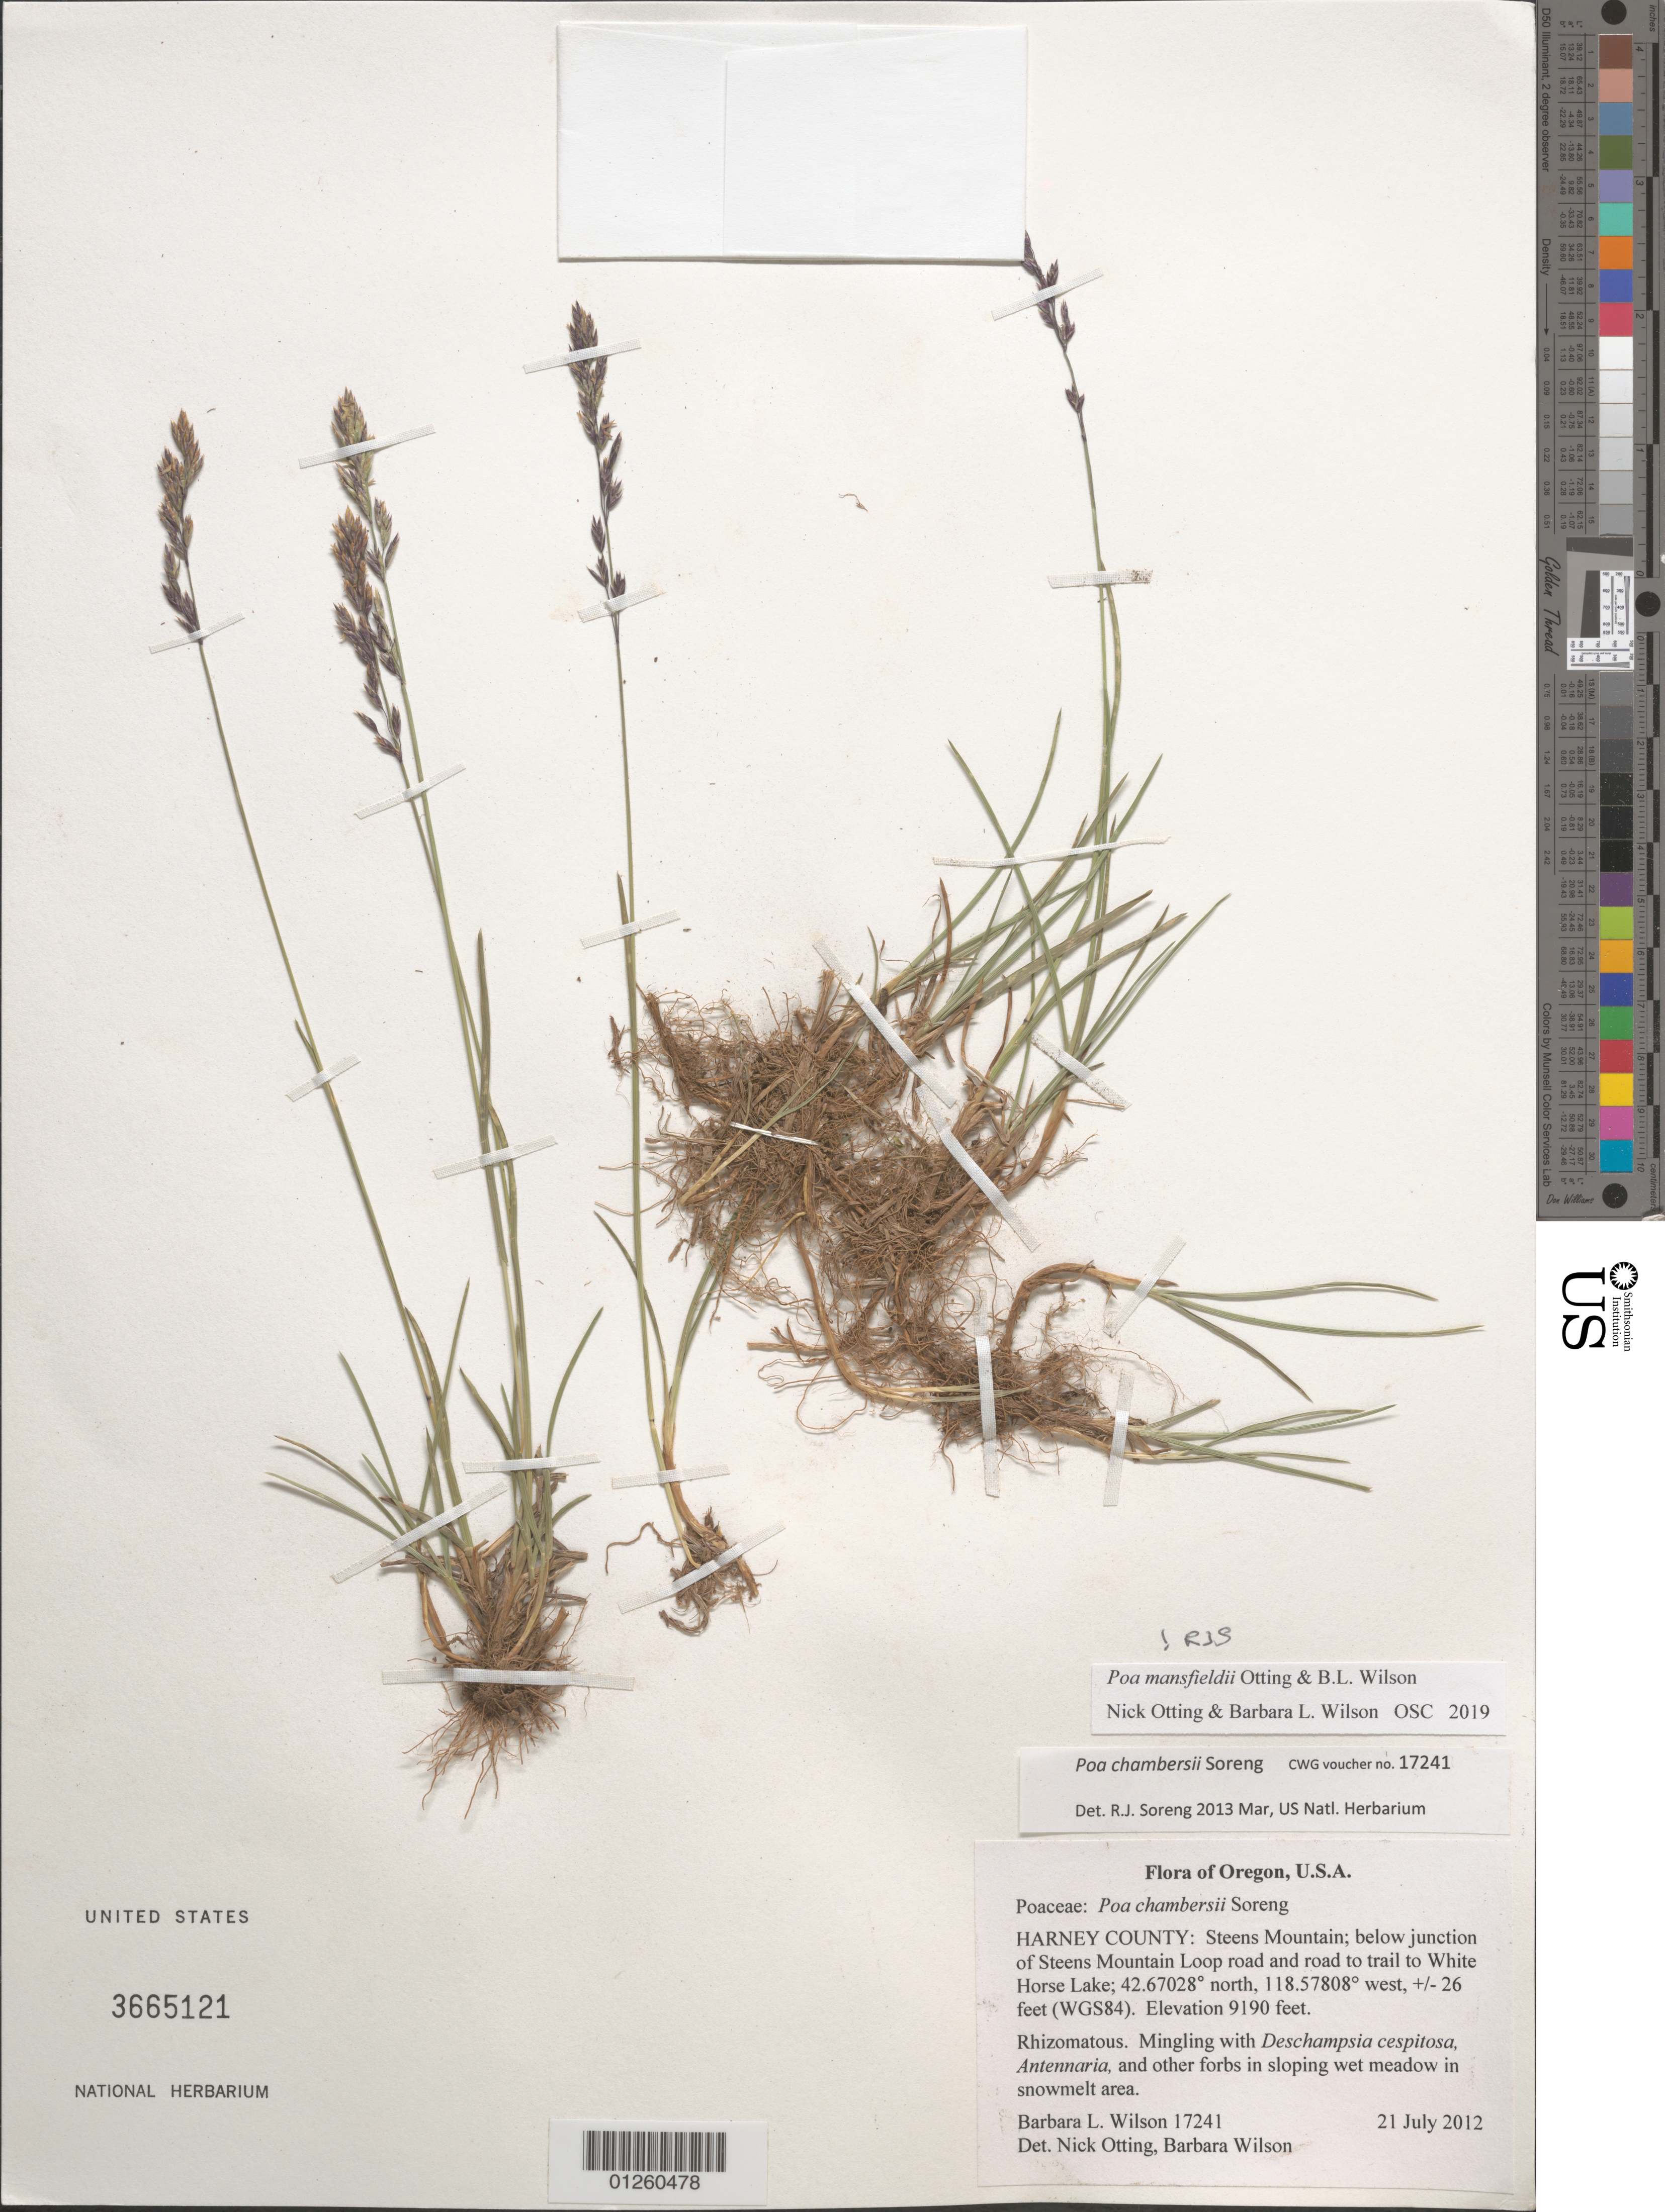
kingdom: Plantae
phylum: Tracheophyta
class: Liliopsida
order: Poales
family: Poaceae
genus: Poa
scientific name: Poa mansfieldii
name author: Otting & B.L. Wilson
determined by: Soreng, Robert J., Research Associate (BOT), Smithsonian Institution - National Museum of Natural History (UNITED STATES)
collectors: B. Wilson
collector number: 17241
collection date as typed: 21 July 2010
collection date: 2012-07-21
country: United States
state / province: Oregon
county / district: Harney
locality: Steens Mountain; below junction of Steens Mountain Loop road and road to trail to White Horse Lake.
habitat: in sloping wet meadow in snow melt area. Rhizomatous.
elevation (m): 2801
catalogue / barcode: US 3665121